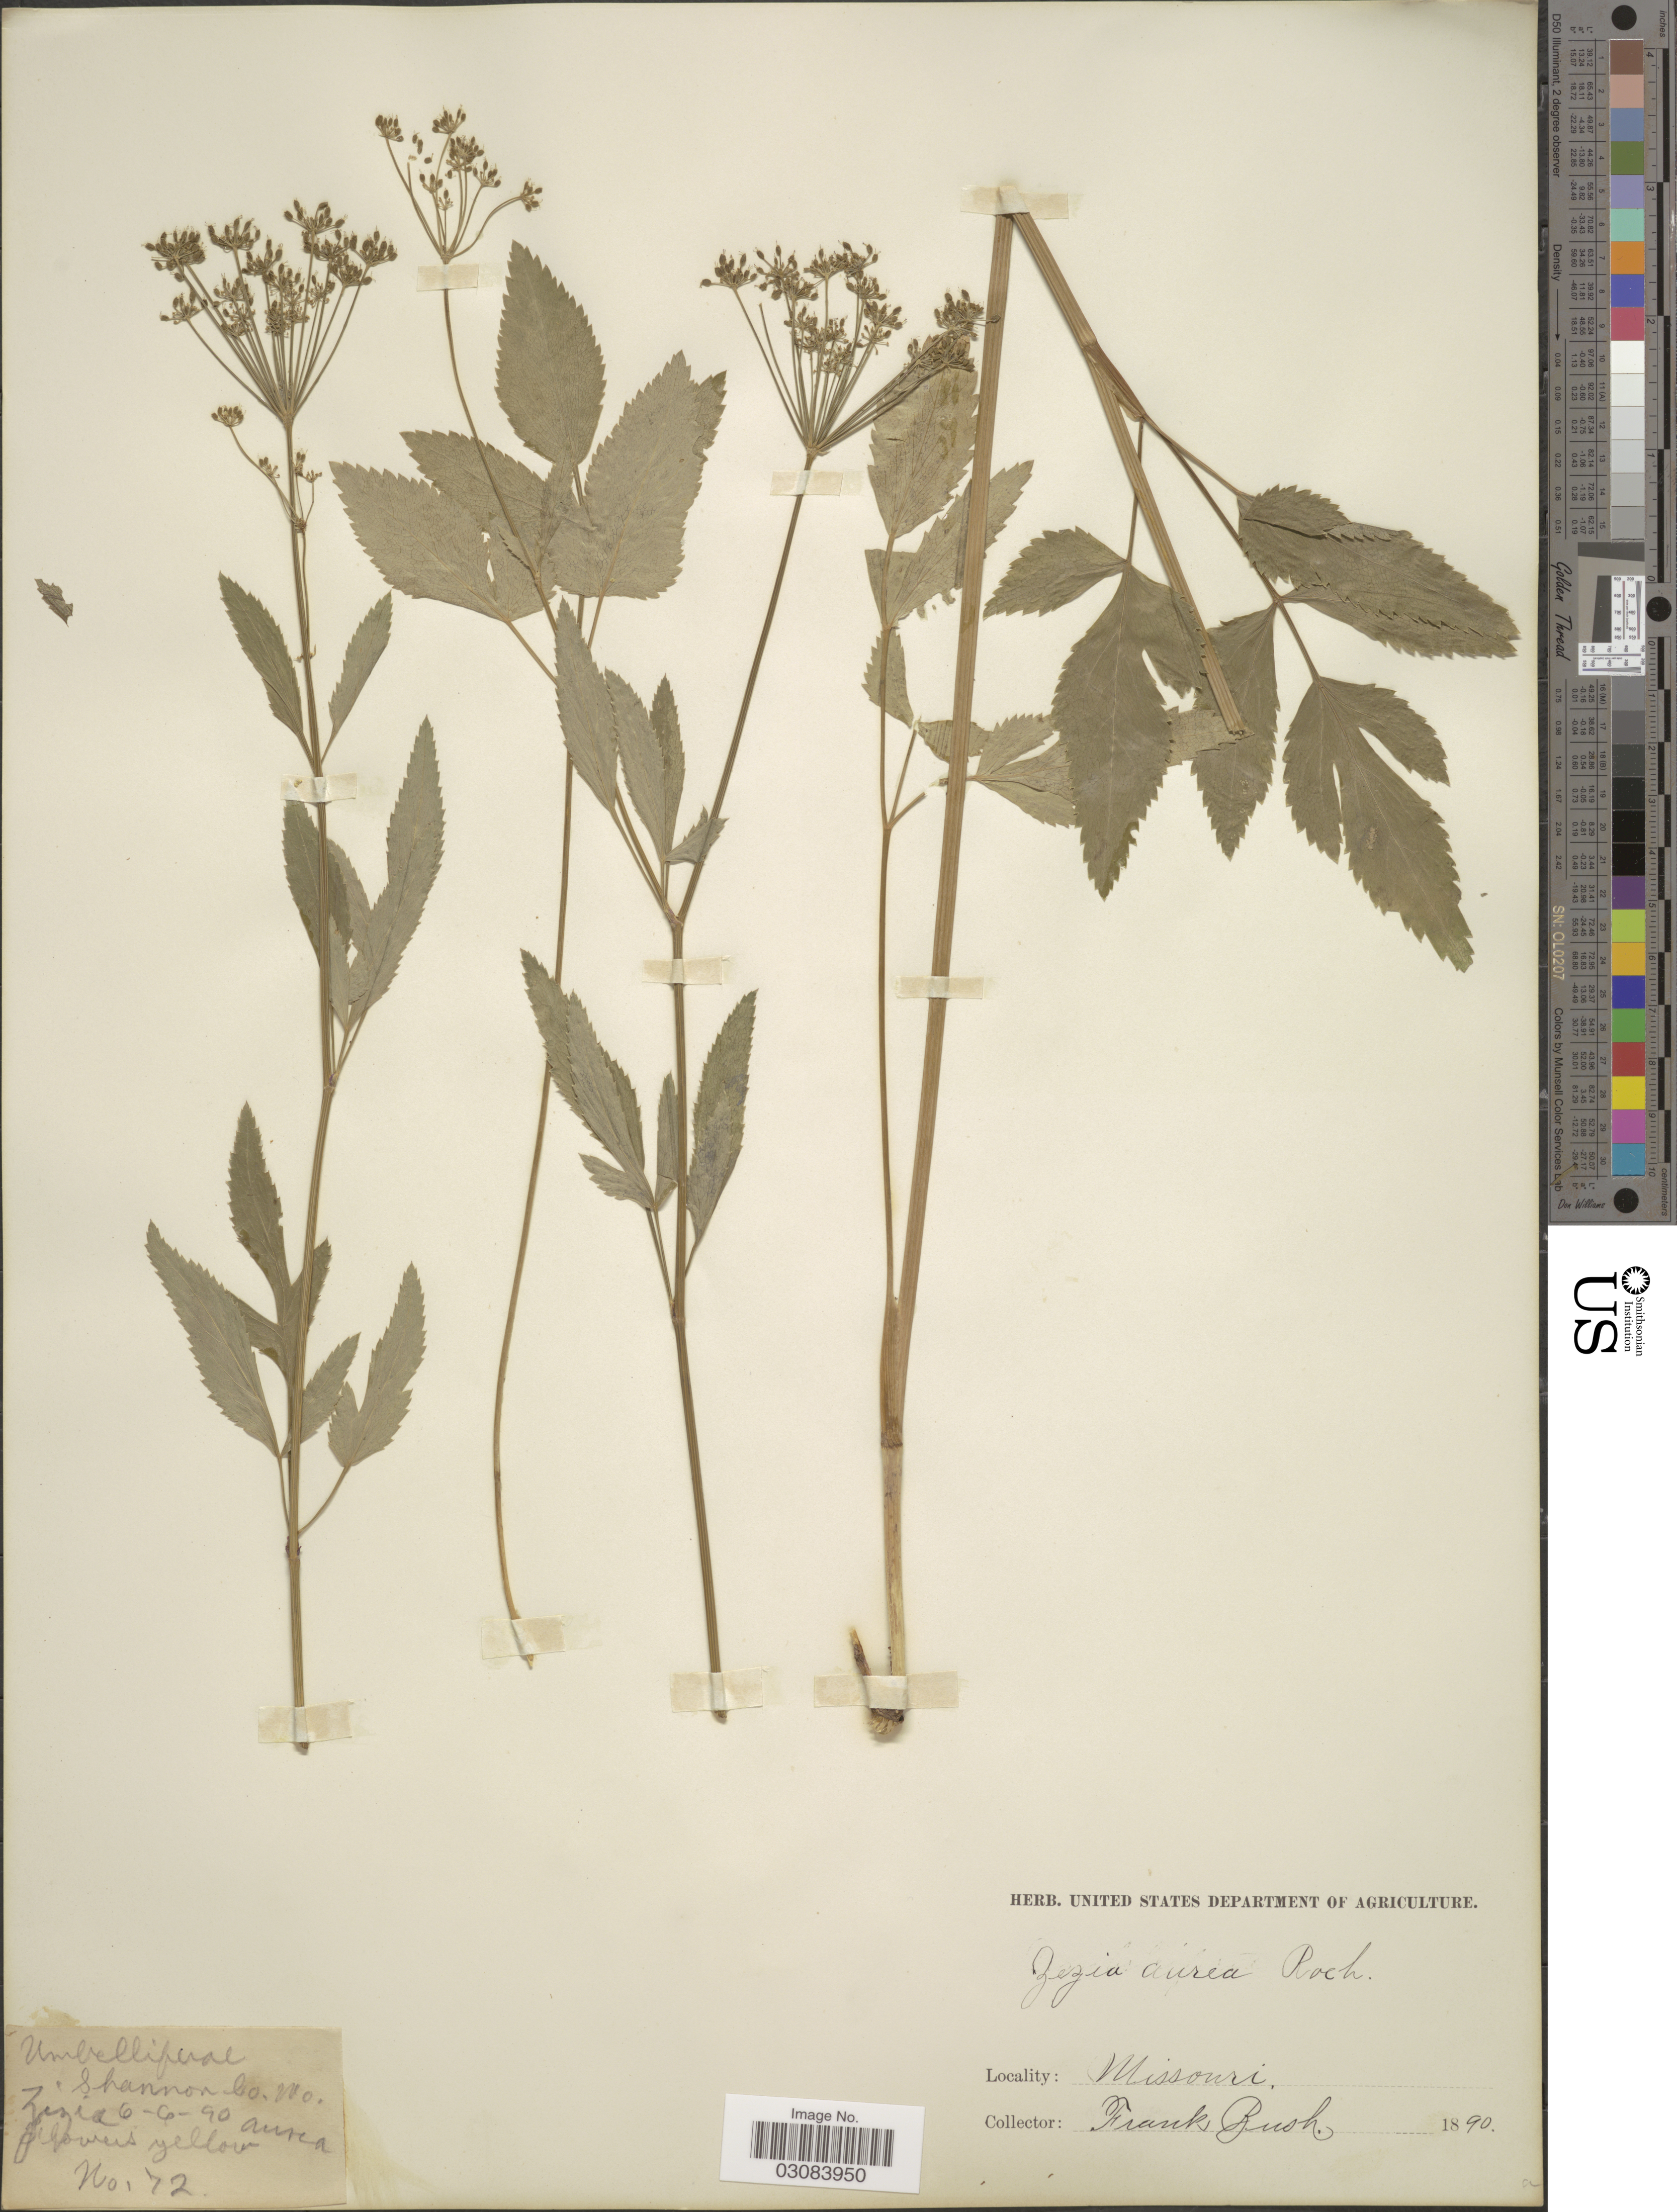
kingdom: Plantae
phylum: Tracheophyta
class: Magnoliopsida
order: Apiales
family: Apiaceae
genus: Zizia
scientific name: Zizia aurea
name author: (L.) Koch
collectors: F. Rush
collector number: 72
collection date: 1890-06-06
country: United States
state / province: Missouri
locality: Shannon Co.